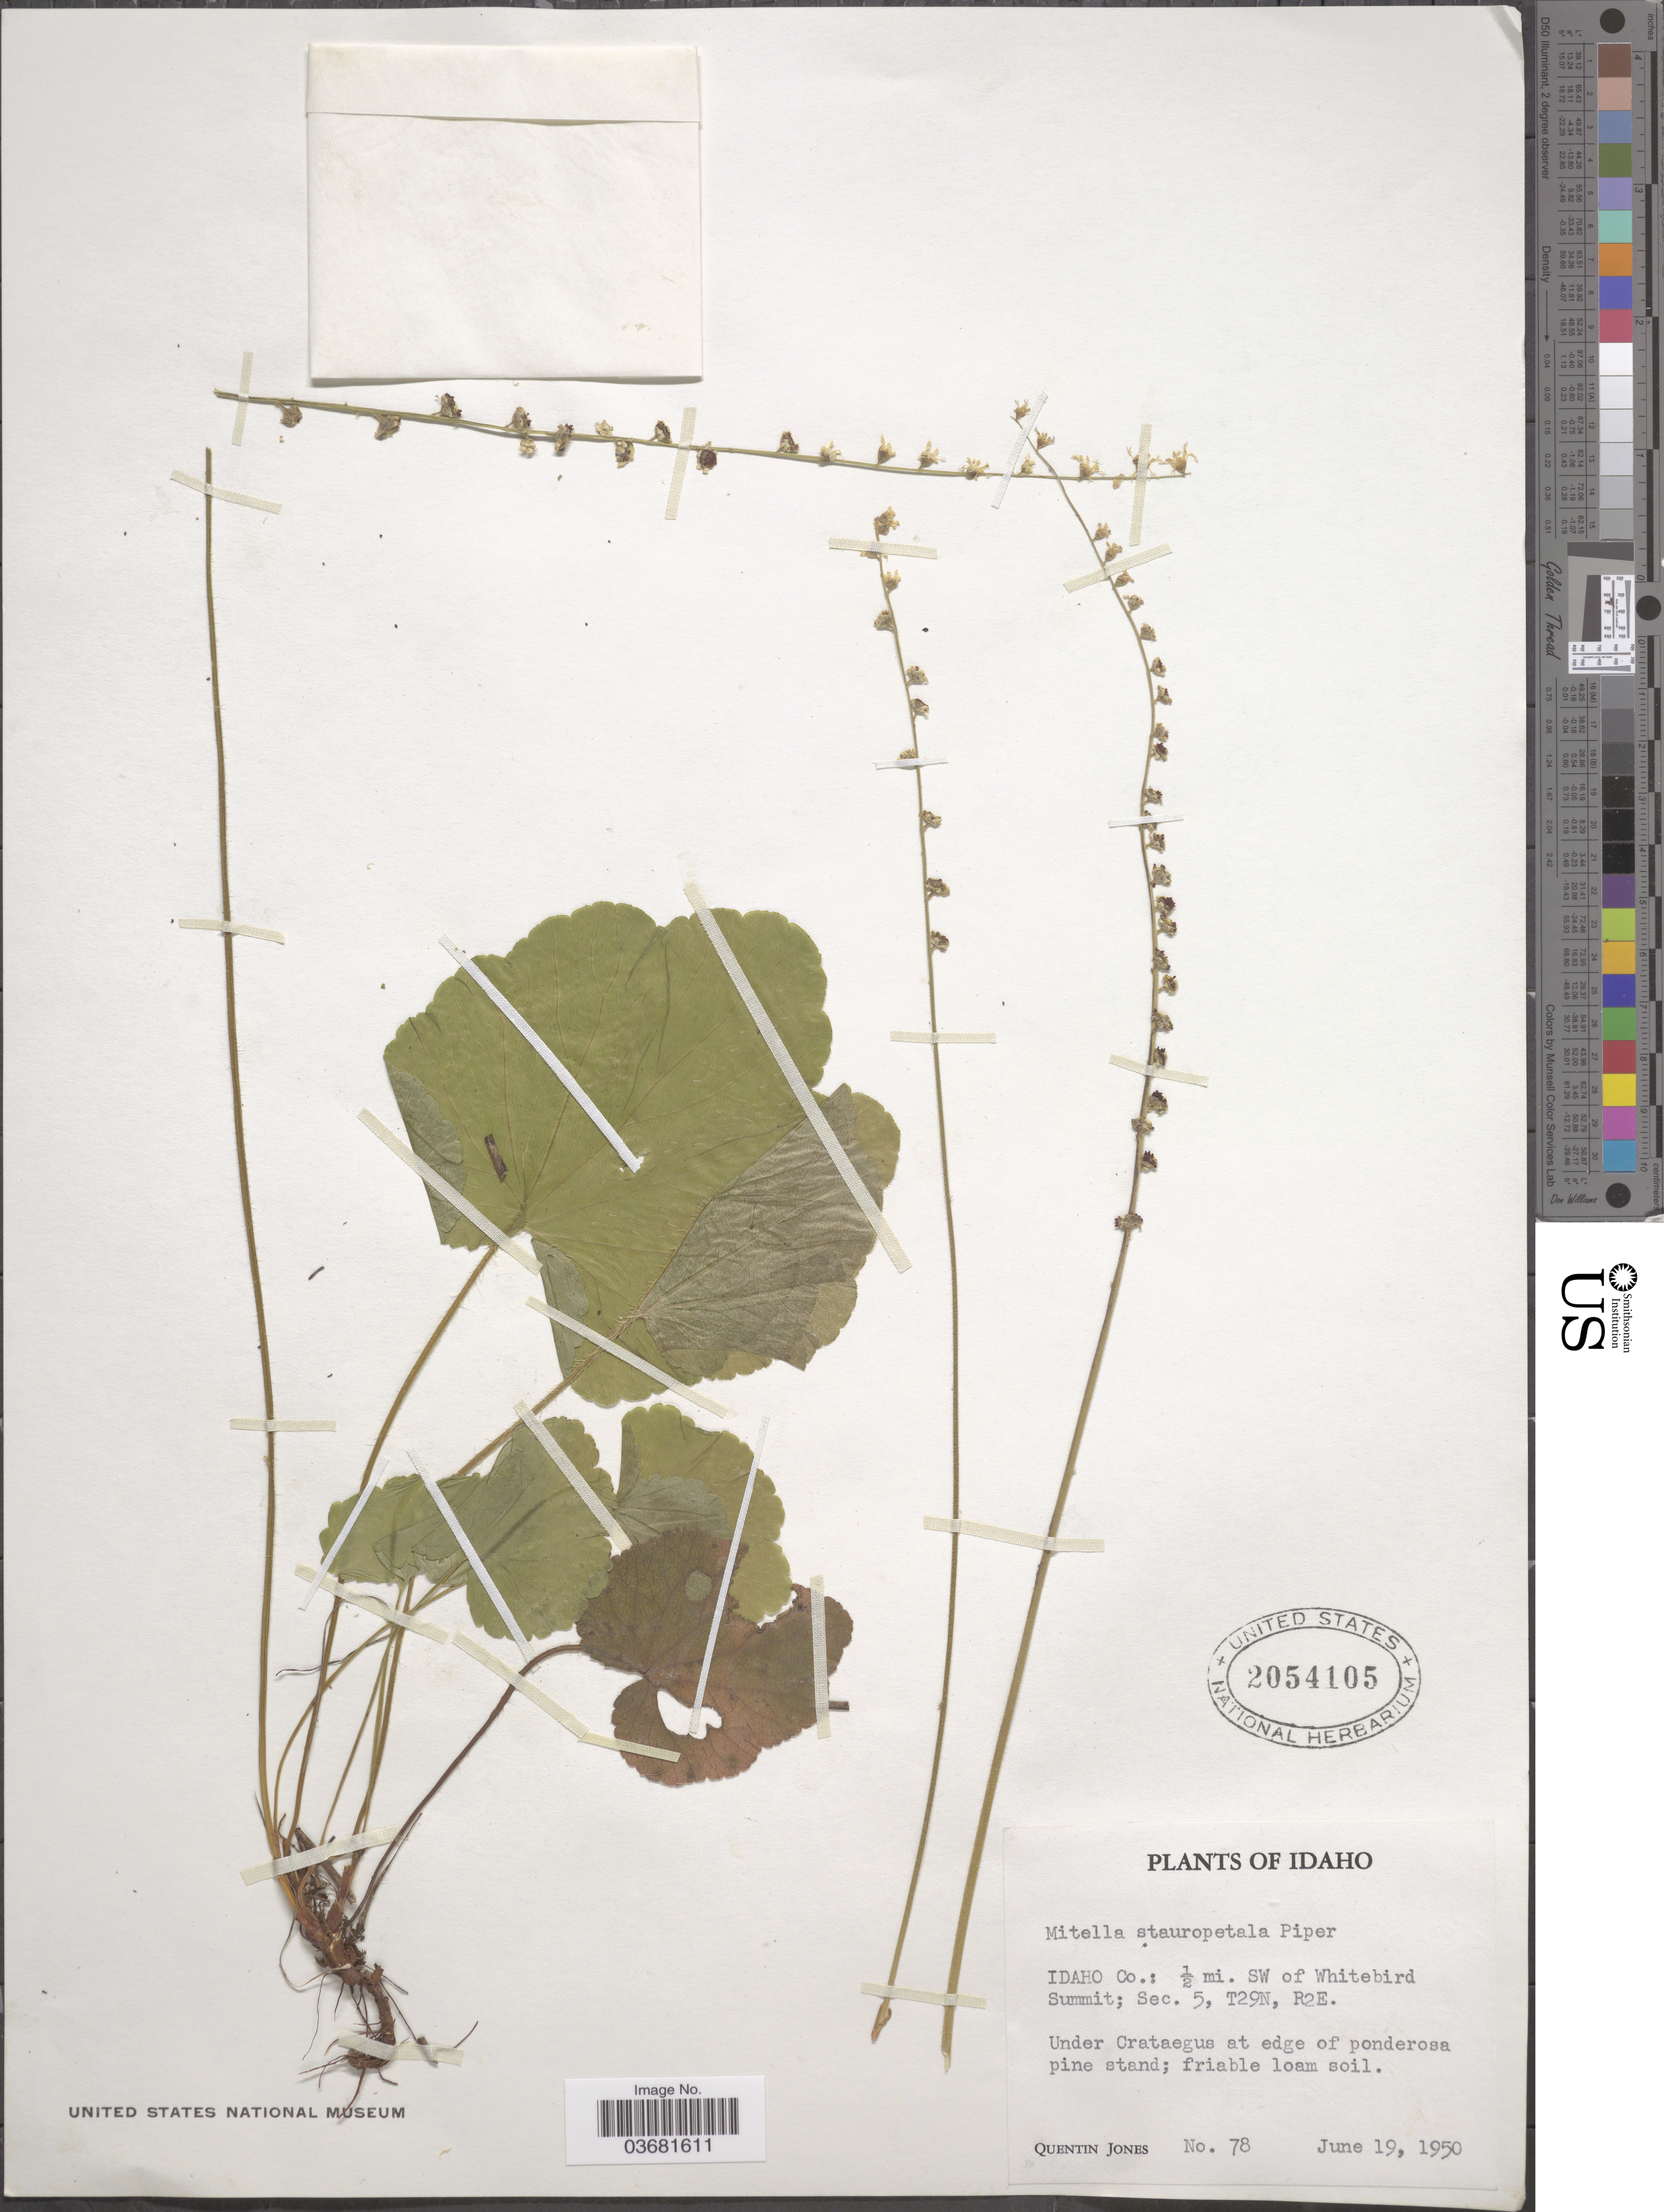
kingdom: Plantae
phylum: Tracheophyta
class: Magnoliopsida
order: Saxifragales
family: Saxifragaceae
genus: Mitella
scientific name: Mitella stauropetala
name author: Piper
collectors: Q. Jones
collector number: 78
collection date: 1950-06-19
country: United States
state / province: Idaho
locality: Idaho Co.: ½ mi. SW of Whitebird Summit; Sec. 5, T29N, R2E.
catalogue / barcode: US 2054105